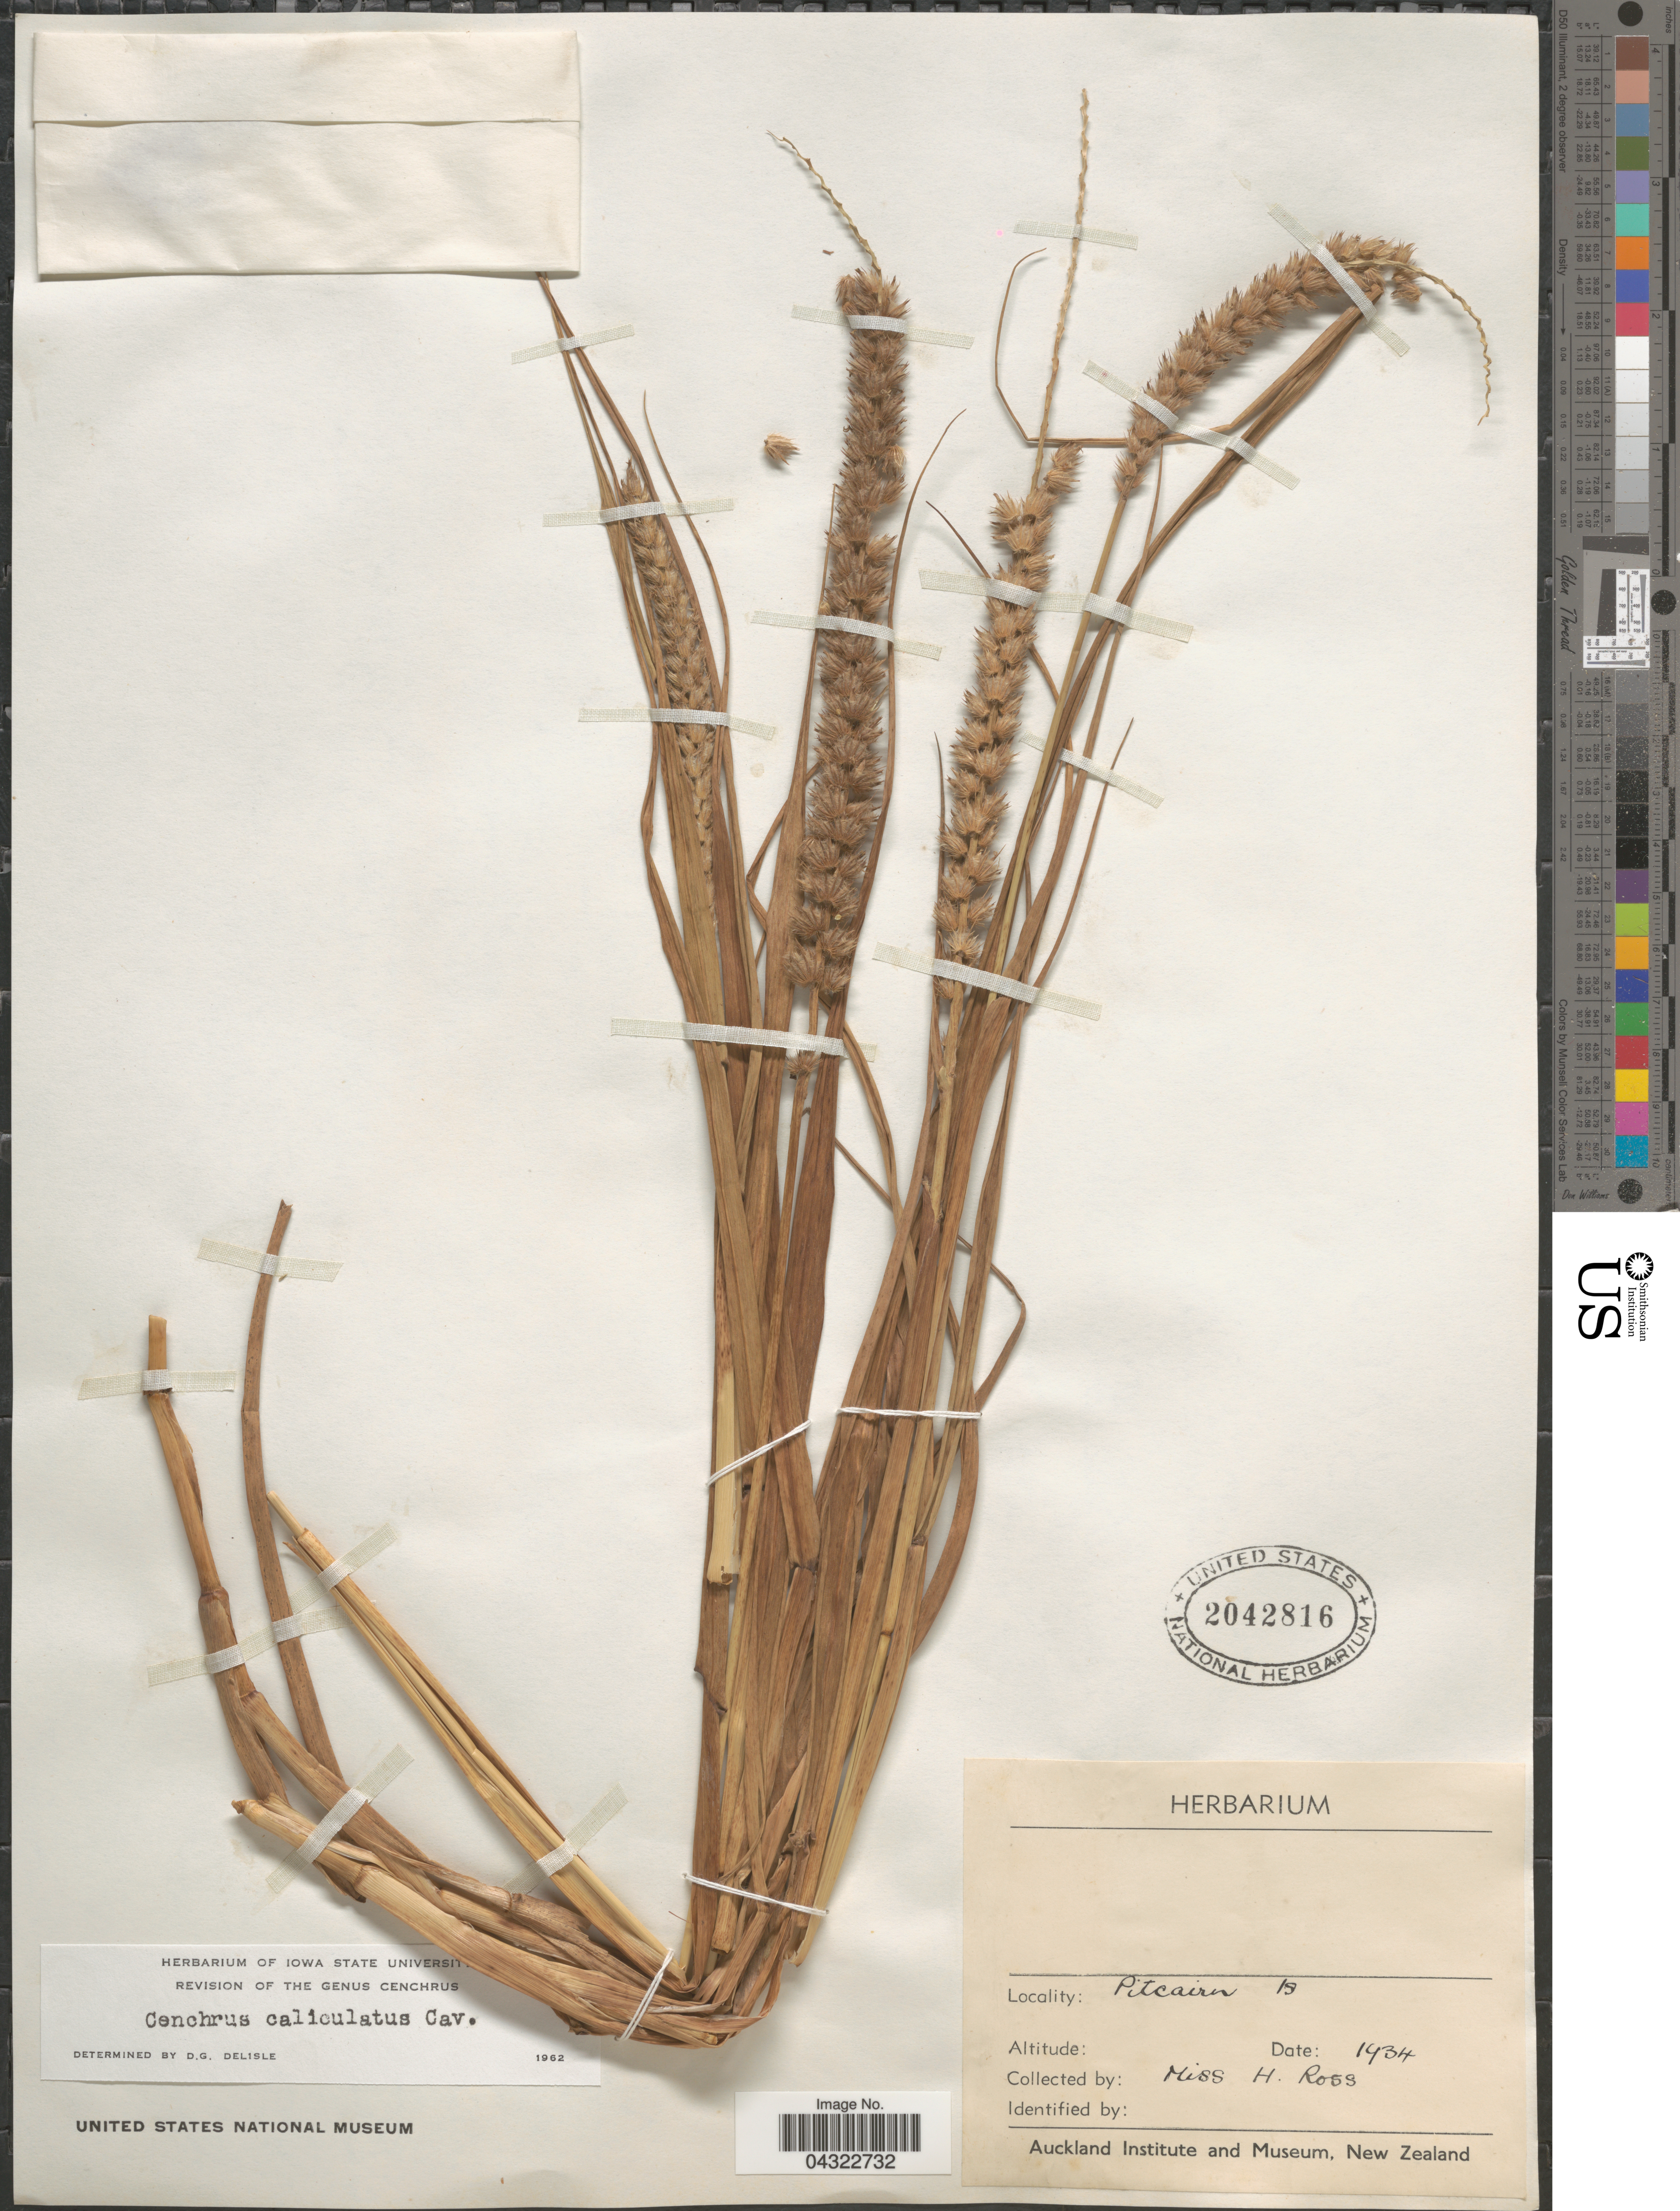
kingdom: Plantae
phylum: Tracheophyta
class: Liliopsida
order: Poales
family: Poaceae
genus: Cenchrus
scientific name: Cenchrus caliculatus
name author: Cav.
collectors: H. Ross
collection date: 1934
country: Pitcairn Islands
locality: Pitcairn Is.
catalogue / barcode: US 2042816